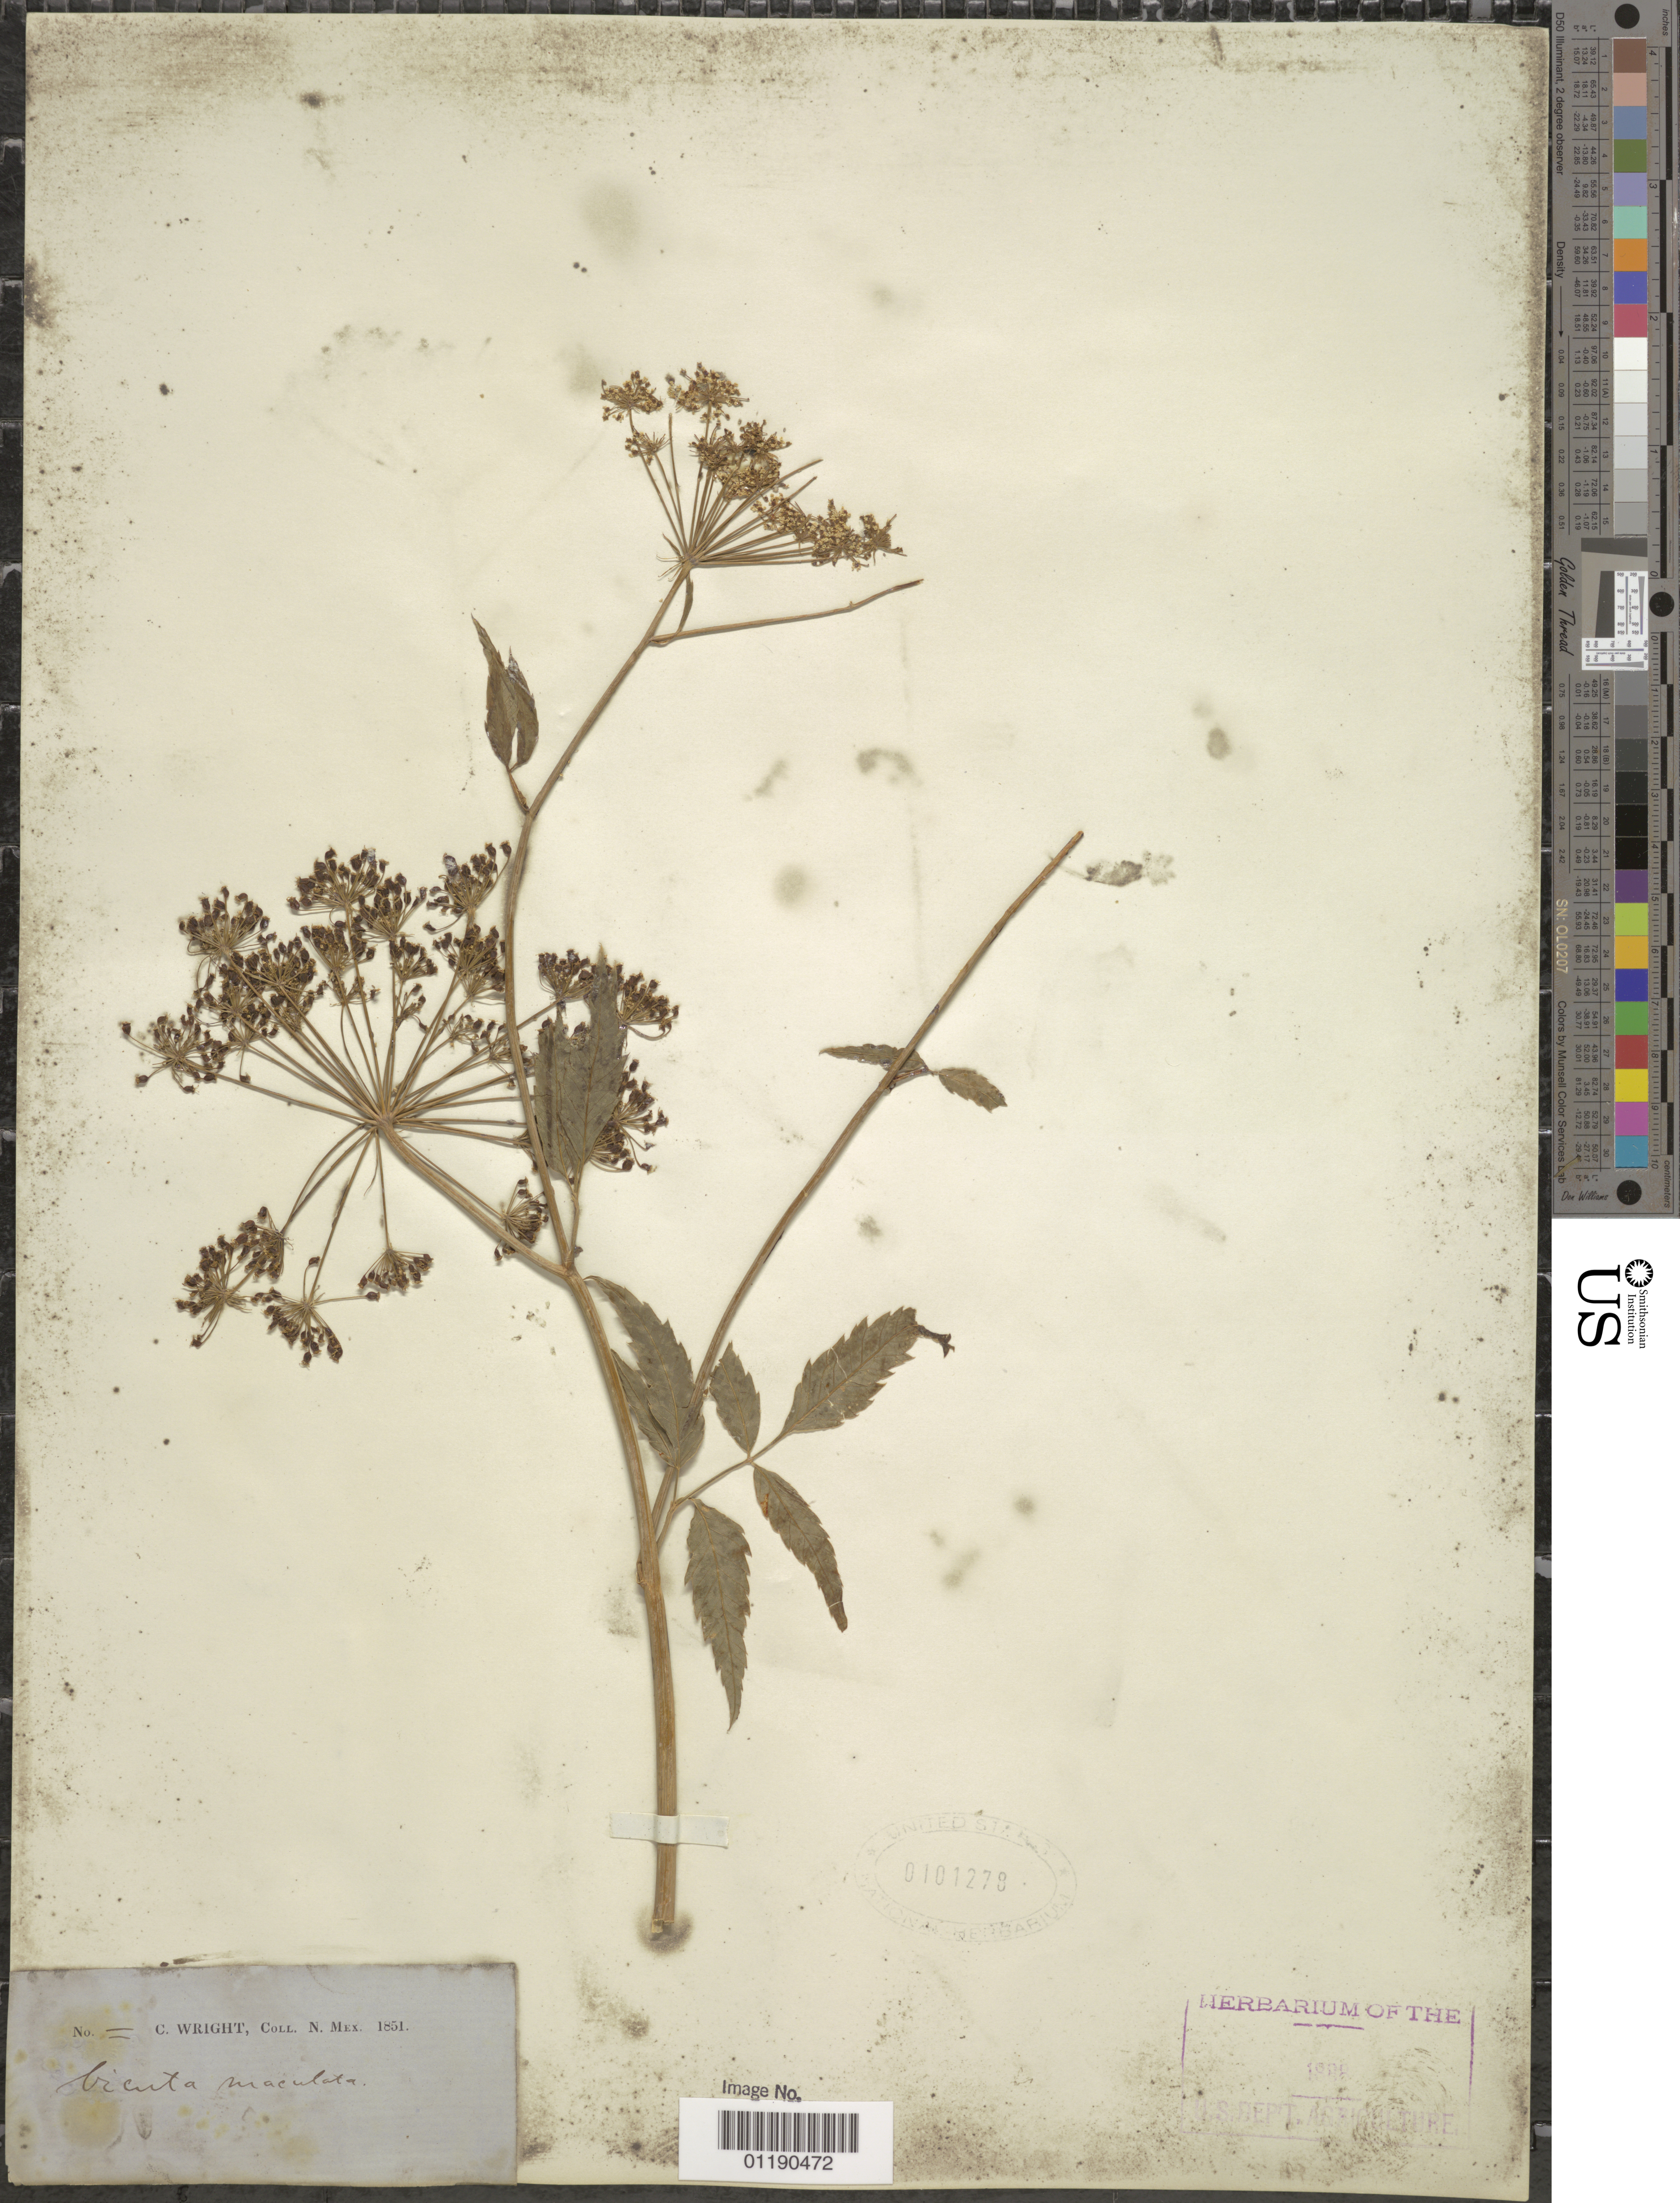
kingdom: Plantae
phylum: Tracheophyta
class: Magnoliopsida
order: Apiales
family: Apiaceae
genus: Cicuta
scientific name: Cicuta maculata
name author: L.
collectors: C. Wright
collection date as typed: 1851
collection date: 1851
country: United States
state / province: New Mexico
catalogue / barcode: US 101278